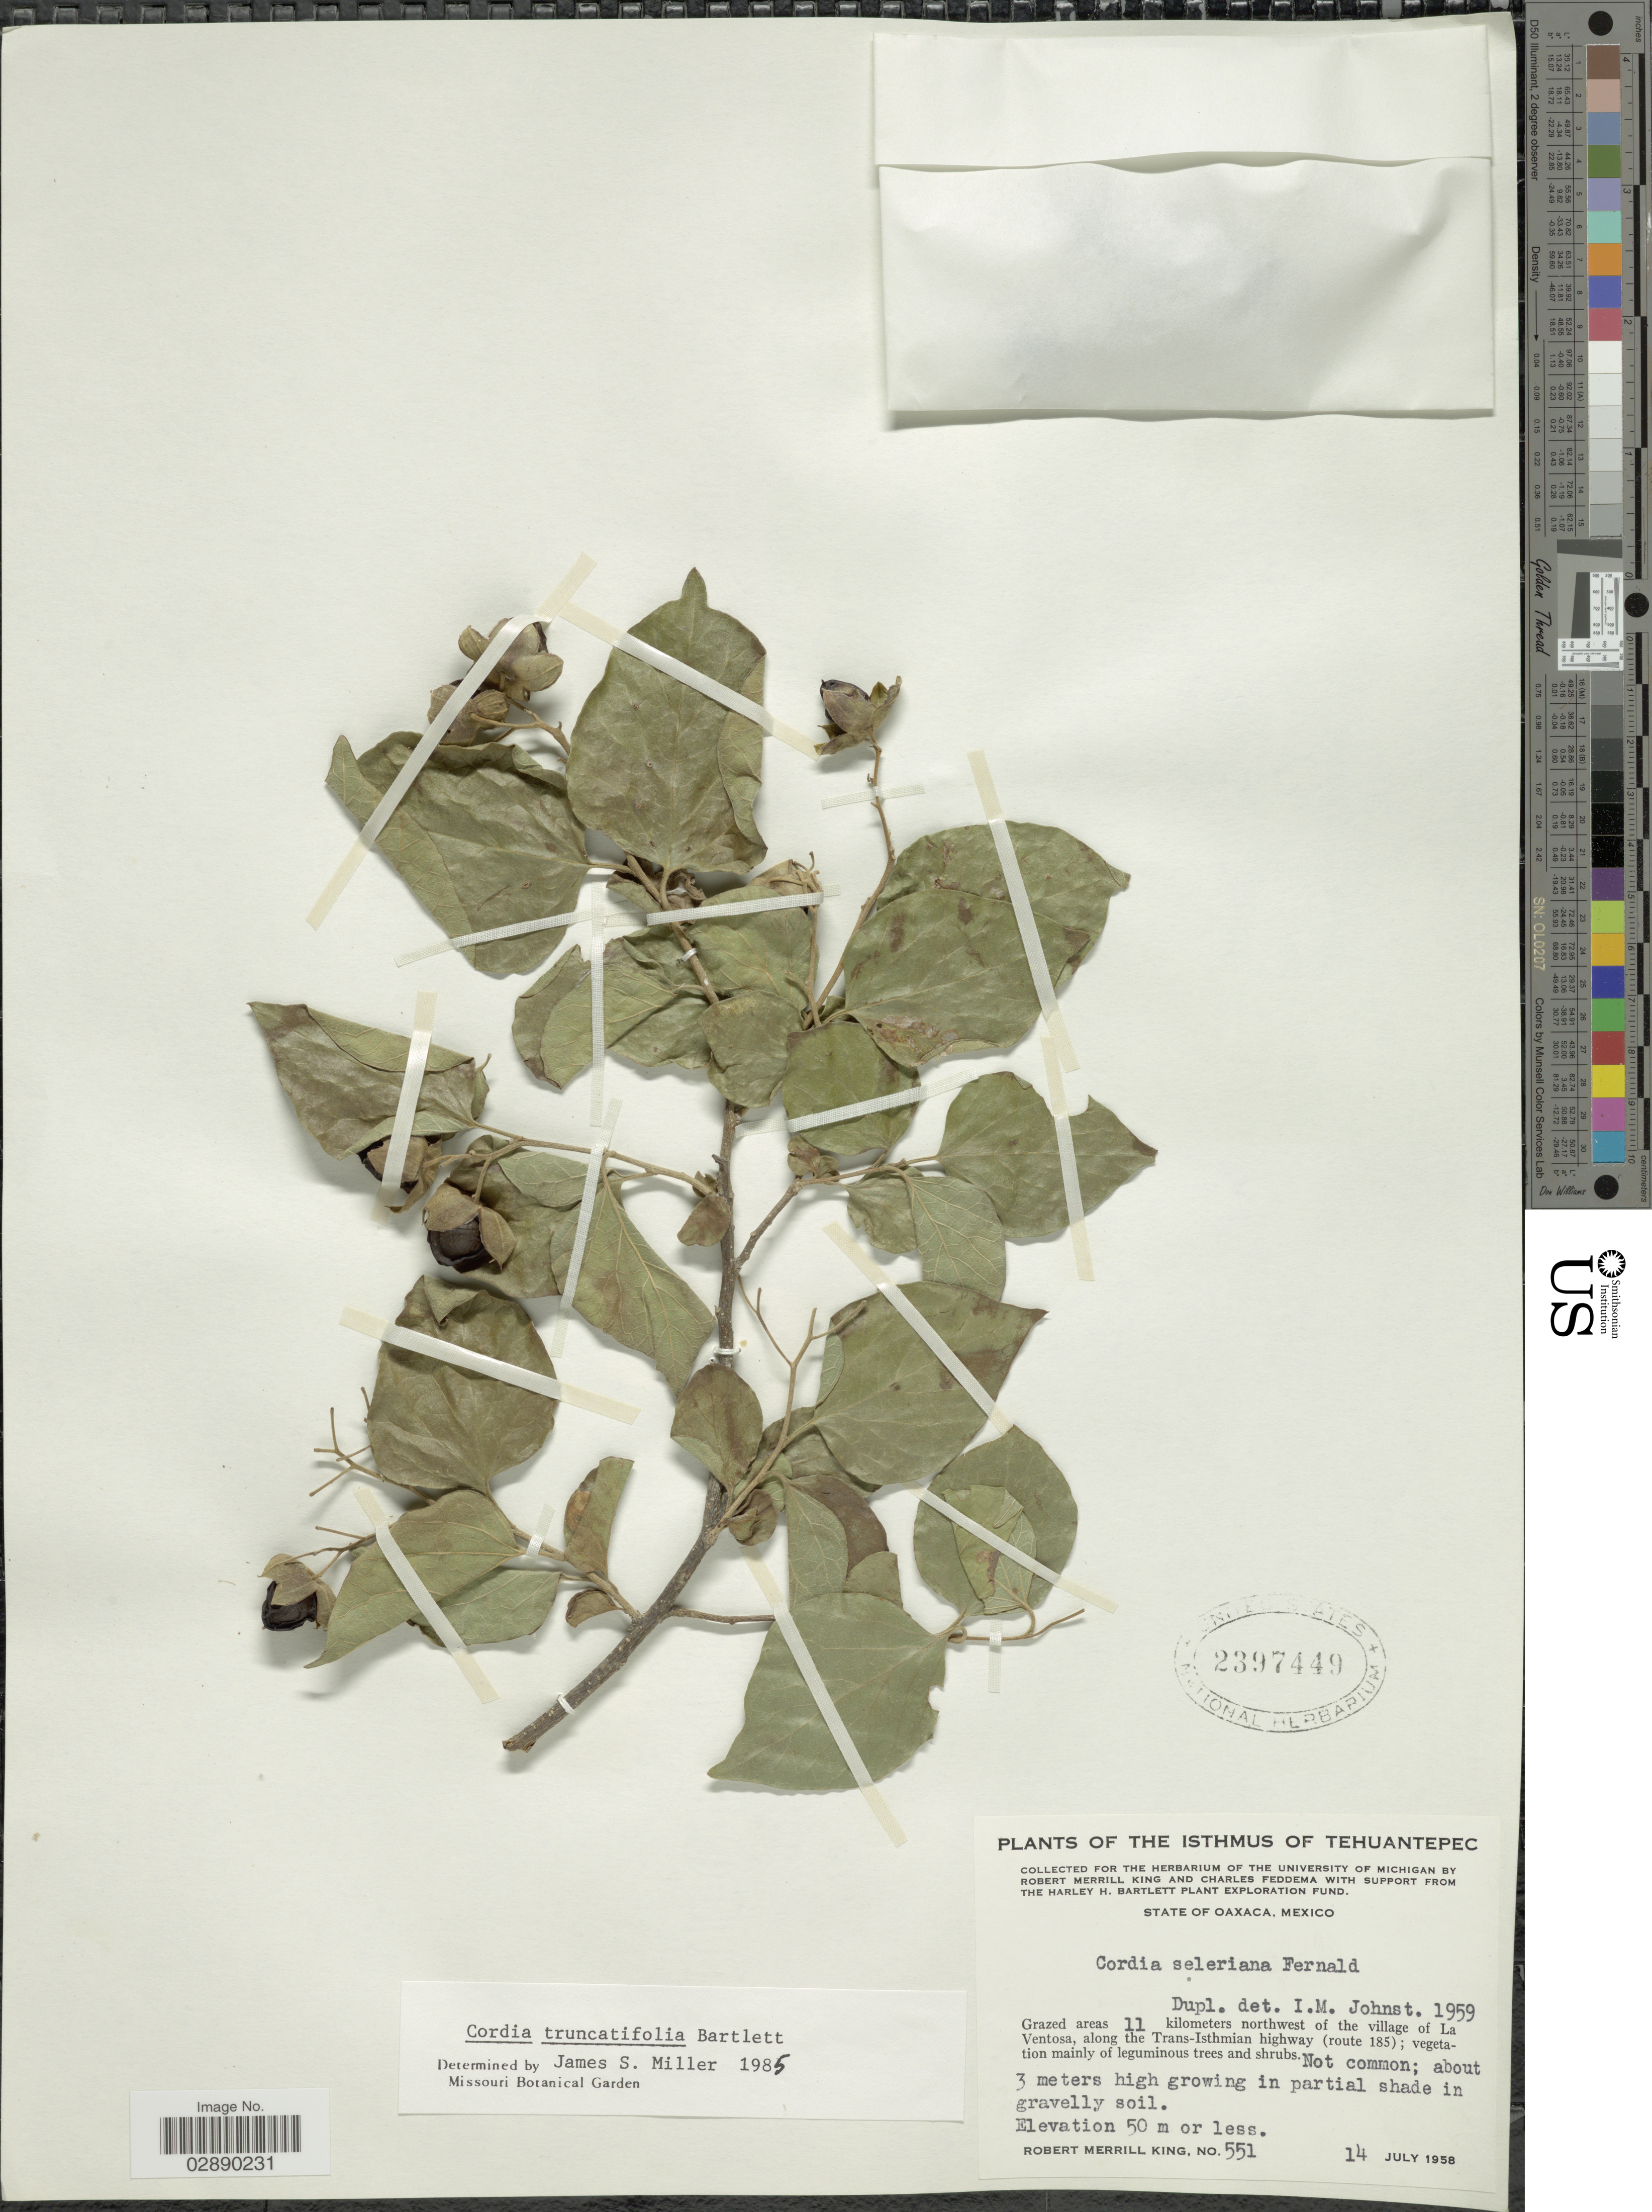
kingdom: Plantae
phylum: Tracheophyta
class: Magnoliopsida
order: Boraginales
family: Cordiaceae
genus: Cordia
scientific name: Cordia truncatifolia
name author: Bartlett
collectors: R. M. King & C. Feddema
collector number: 551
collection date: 1958-07-14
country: Mexico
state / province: Oaxaca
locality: The Isthmus of Tehuantepec. Grazed areas 11 kilometers northwest of the village of La Ventosa, along the Trans-Isthmian highway (route 185).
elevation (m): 50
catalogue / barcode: US 2397449